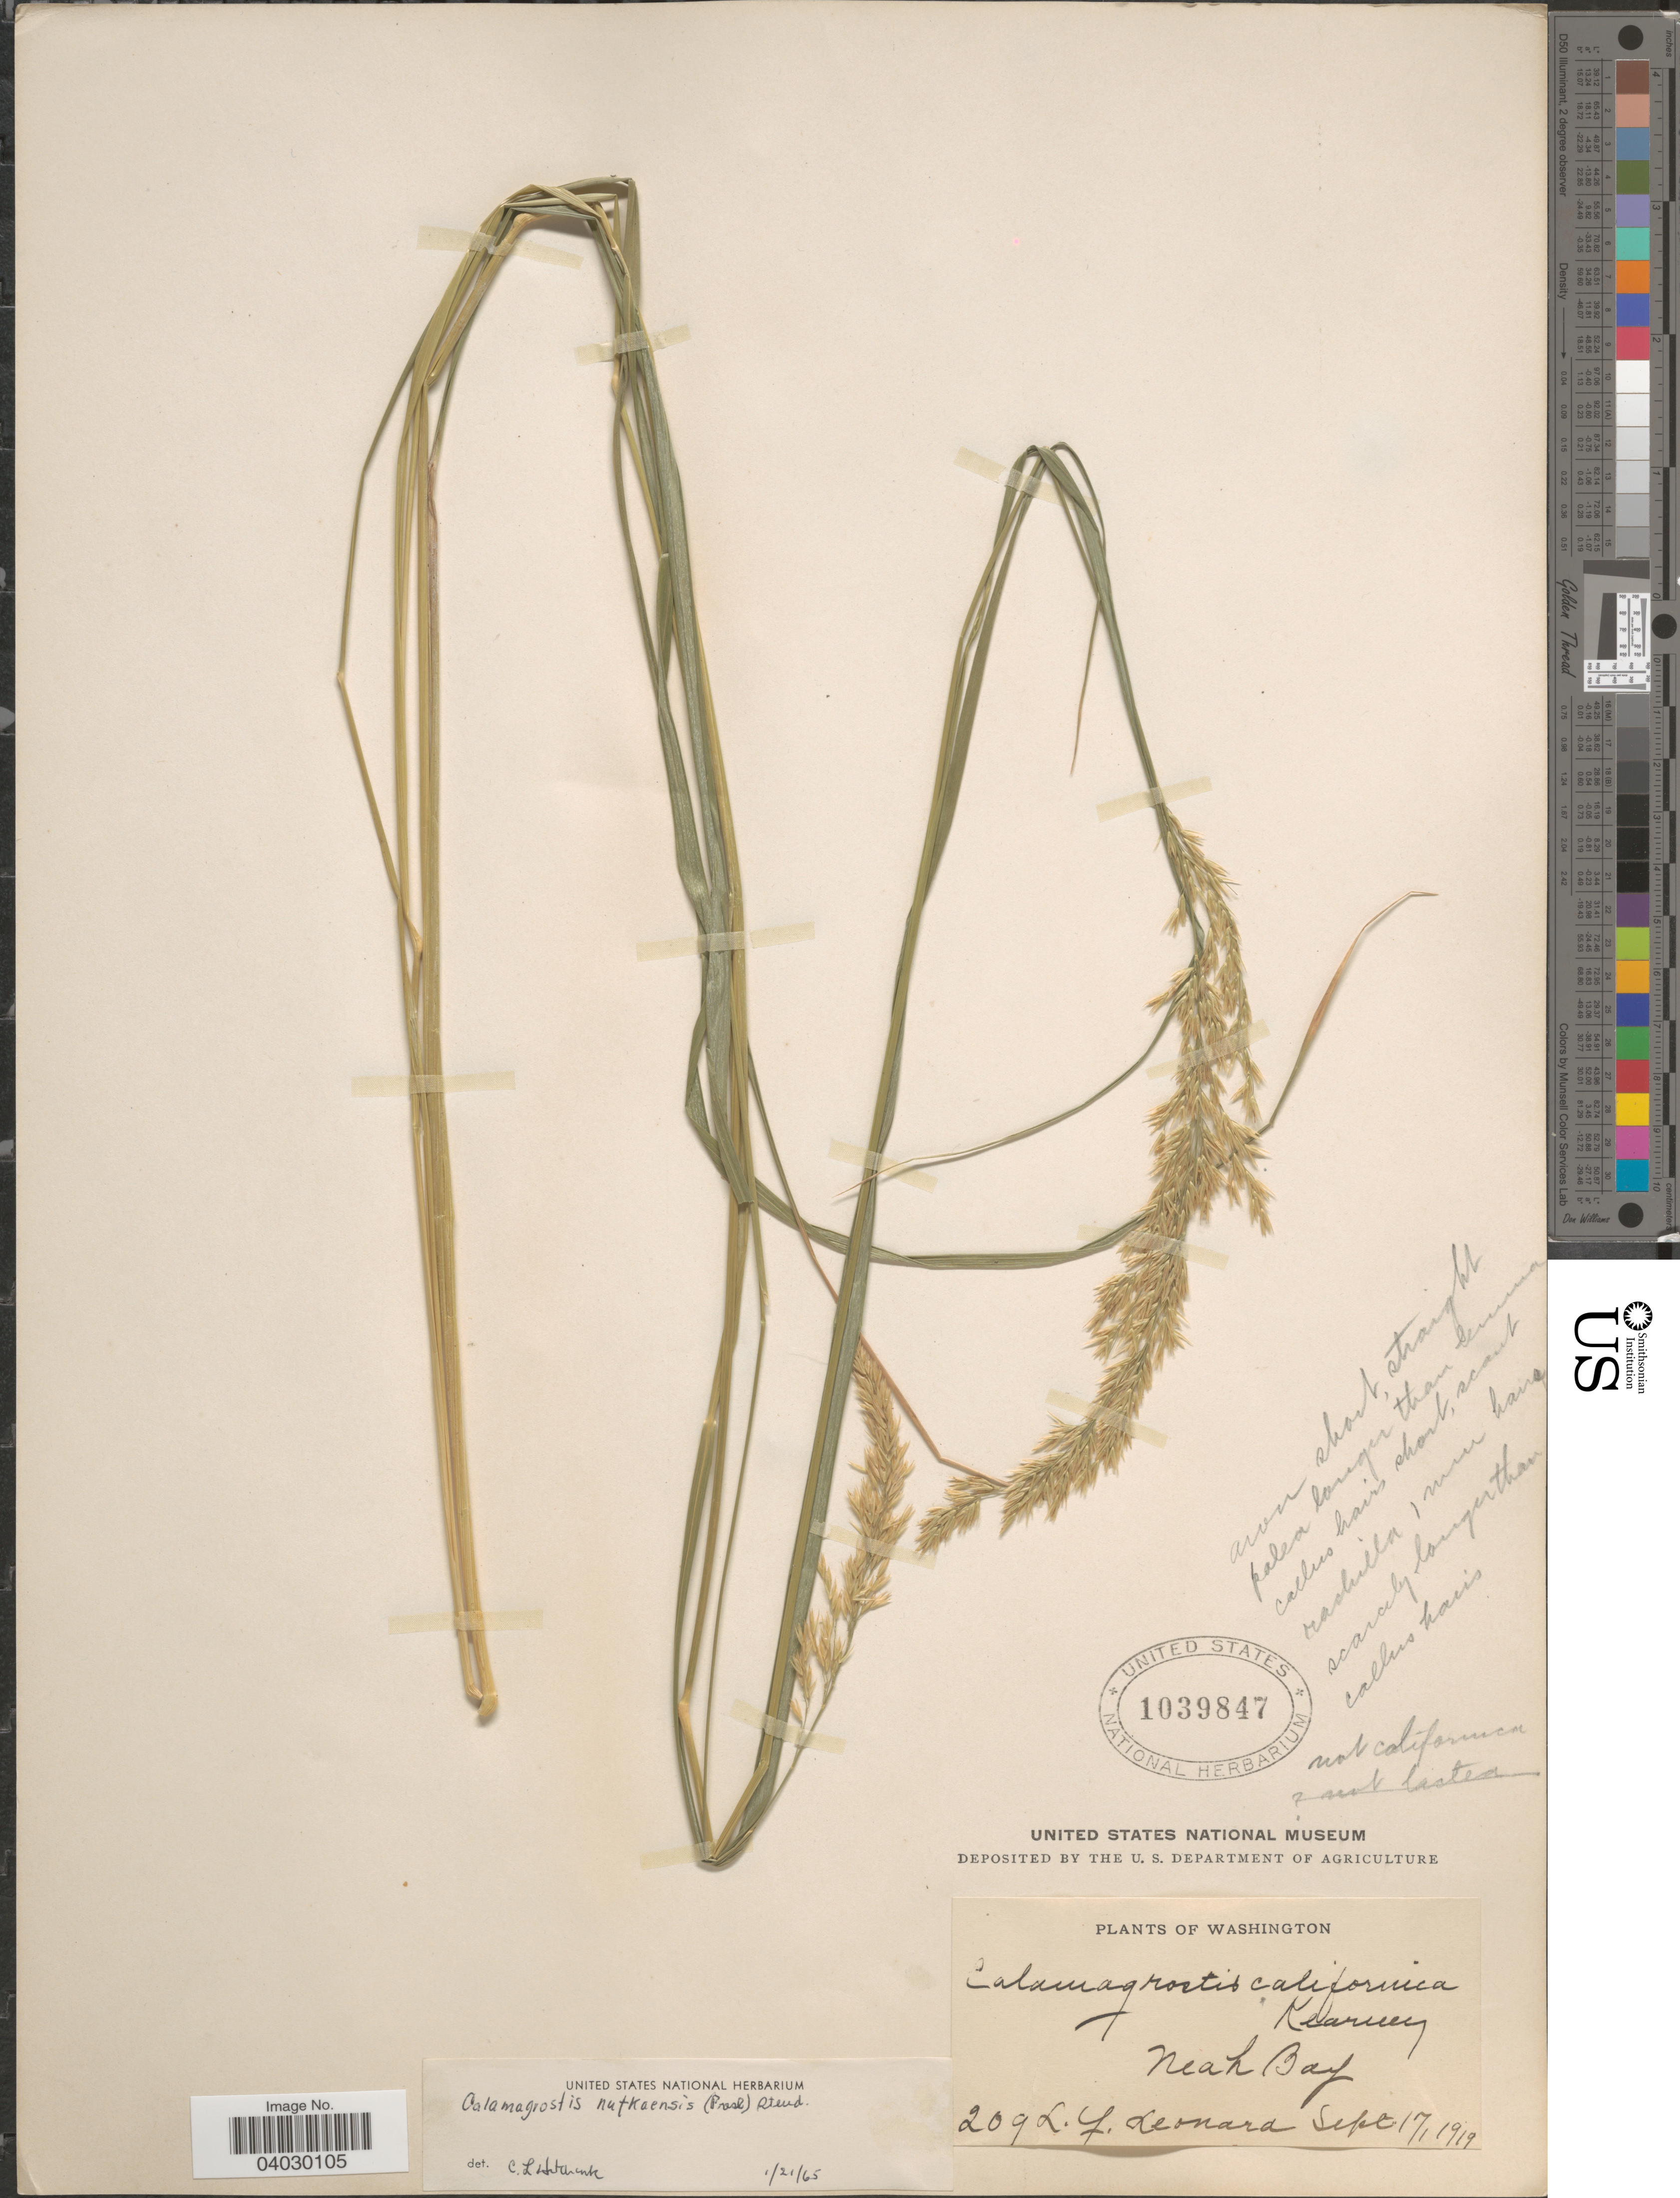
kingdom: Plantae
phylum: Tracheophyta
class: Liliopsida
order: Poales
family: Poaceae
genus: Calamagrostis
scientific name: Calamagrostis nutkaensis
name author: (J. Presl) Steud.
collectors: L. Leonard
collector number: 209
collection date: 1919-09-17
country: United States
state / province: Washington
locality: Neah Bay.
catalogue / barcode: US 1039847